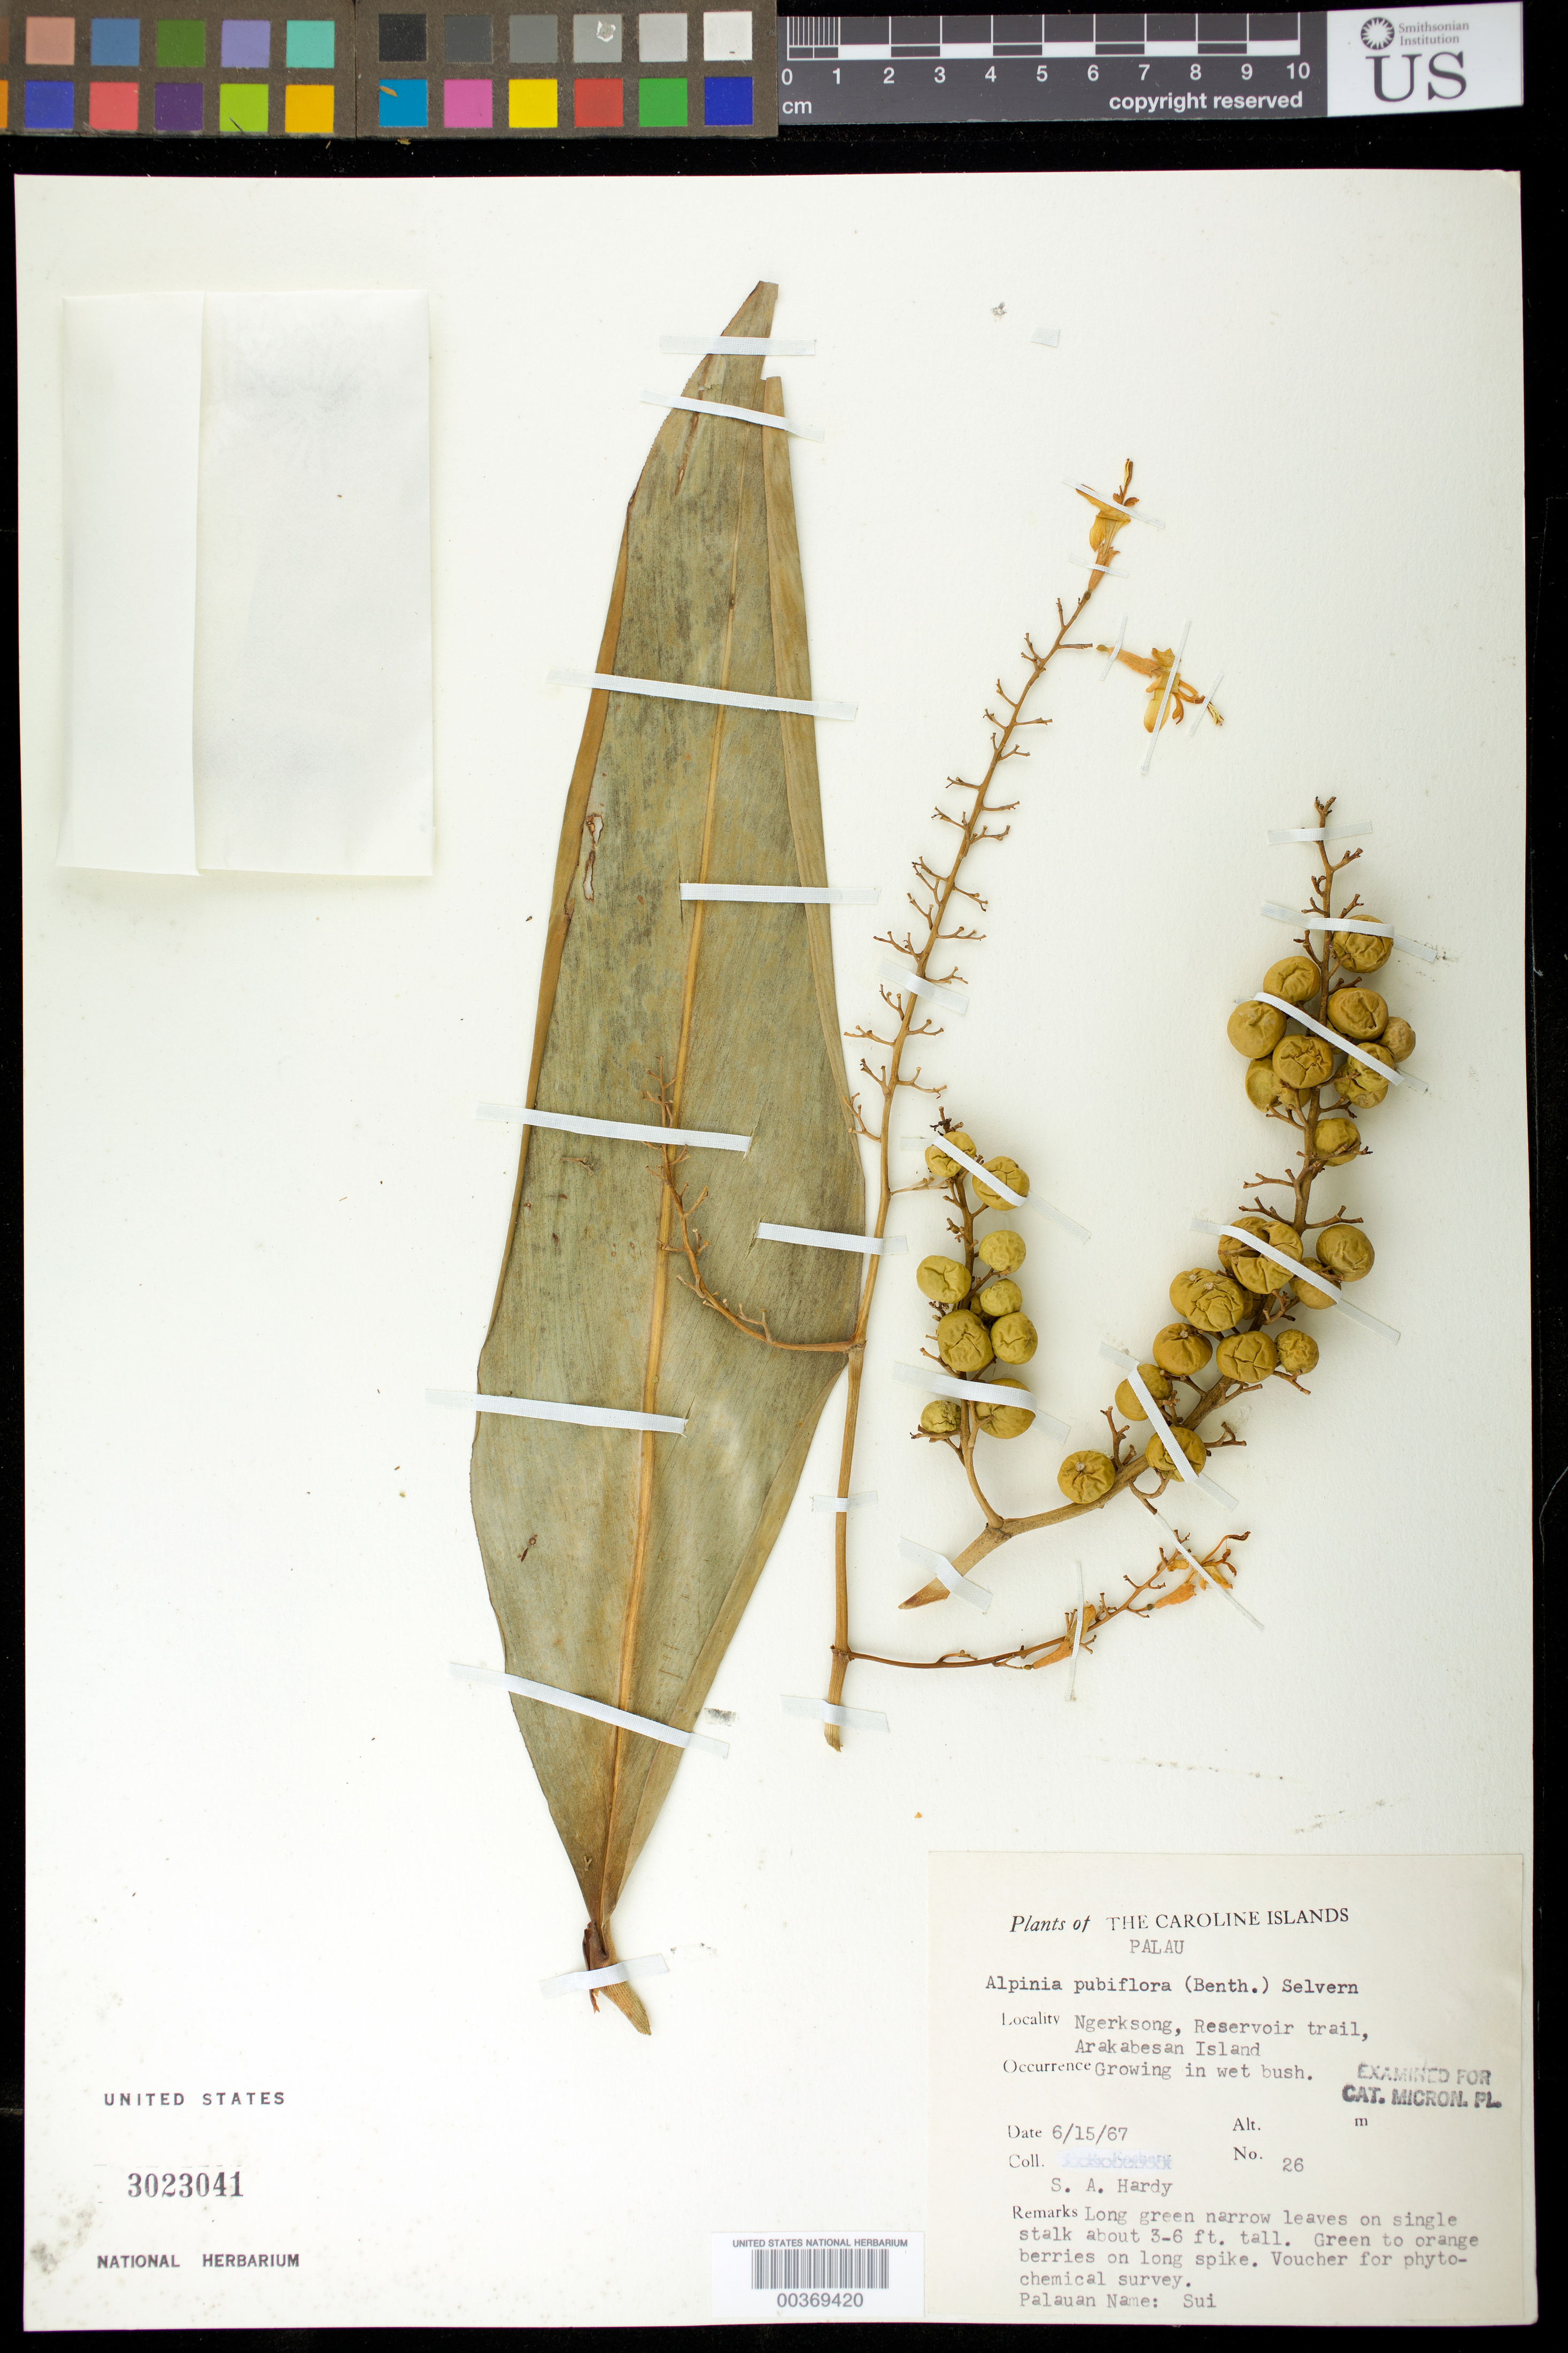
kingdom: Plantae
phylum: Tracheophyta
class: Liliopsida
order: Zingiberales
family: Zingiberaceae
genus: Alpinia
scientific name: Alpinia pubiflora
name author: (Benth.) K. Schum.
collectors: S. A. Hardy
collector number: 26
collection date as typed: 15 Jun 1967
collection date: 1967-06-15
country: Palau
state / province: Koror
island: Ngerekebesang [Arakabesan]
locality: Plants of caroline islands, palau, ngerksong, reservoir trail, arakabesan island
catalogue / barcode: US 3023041